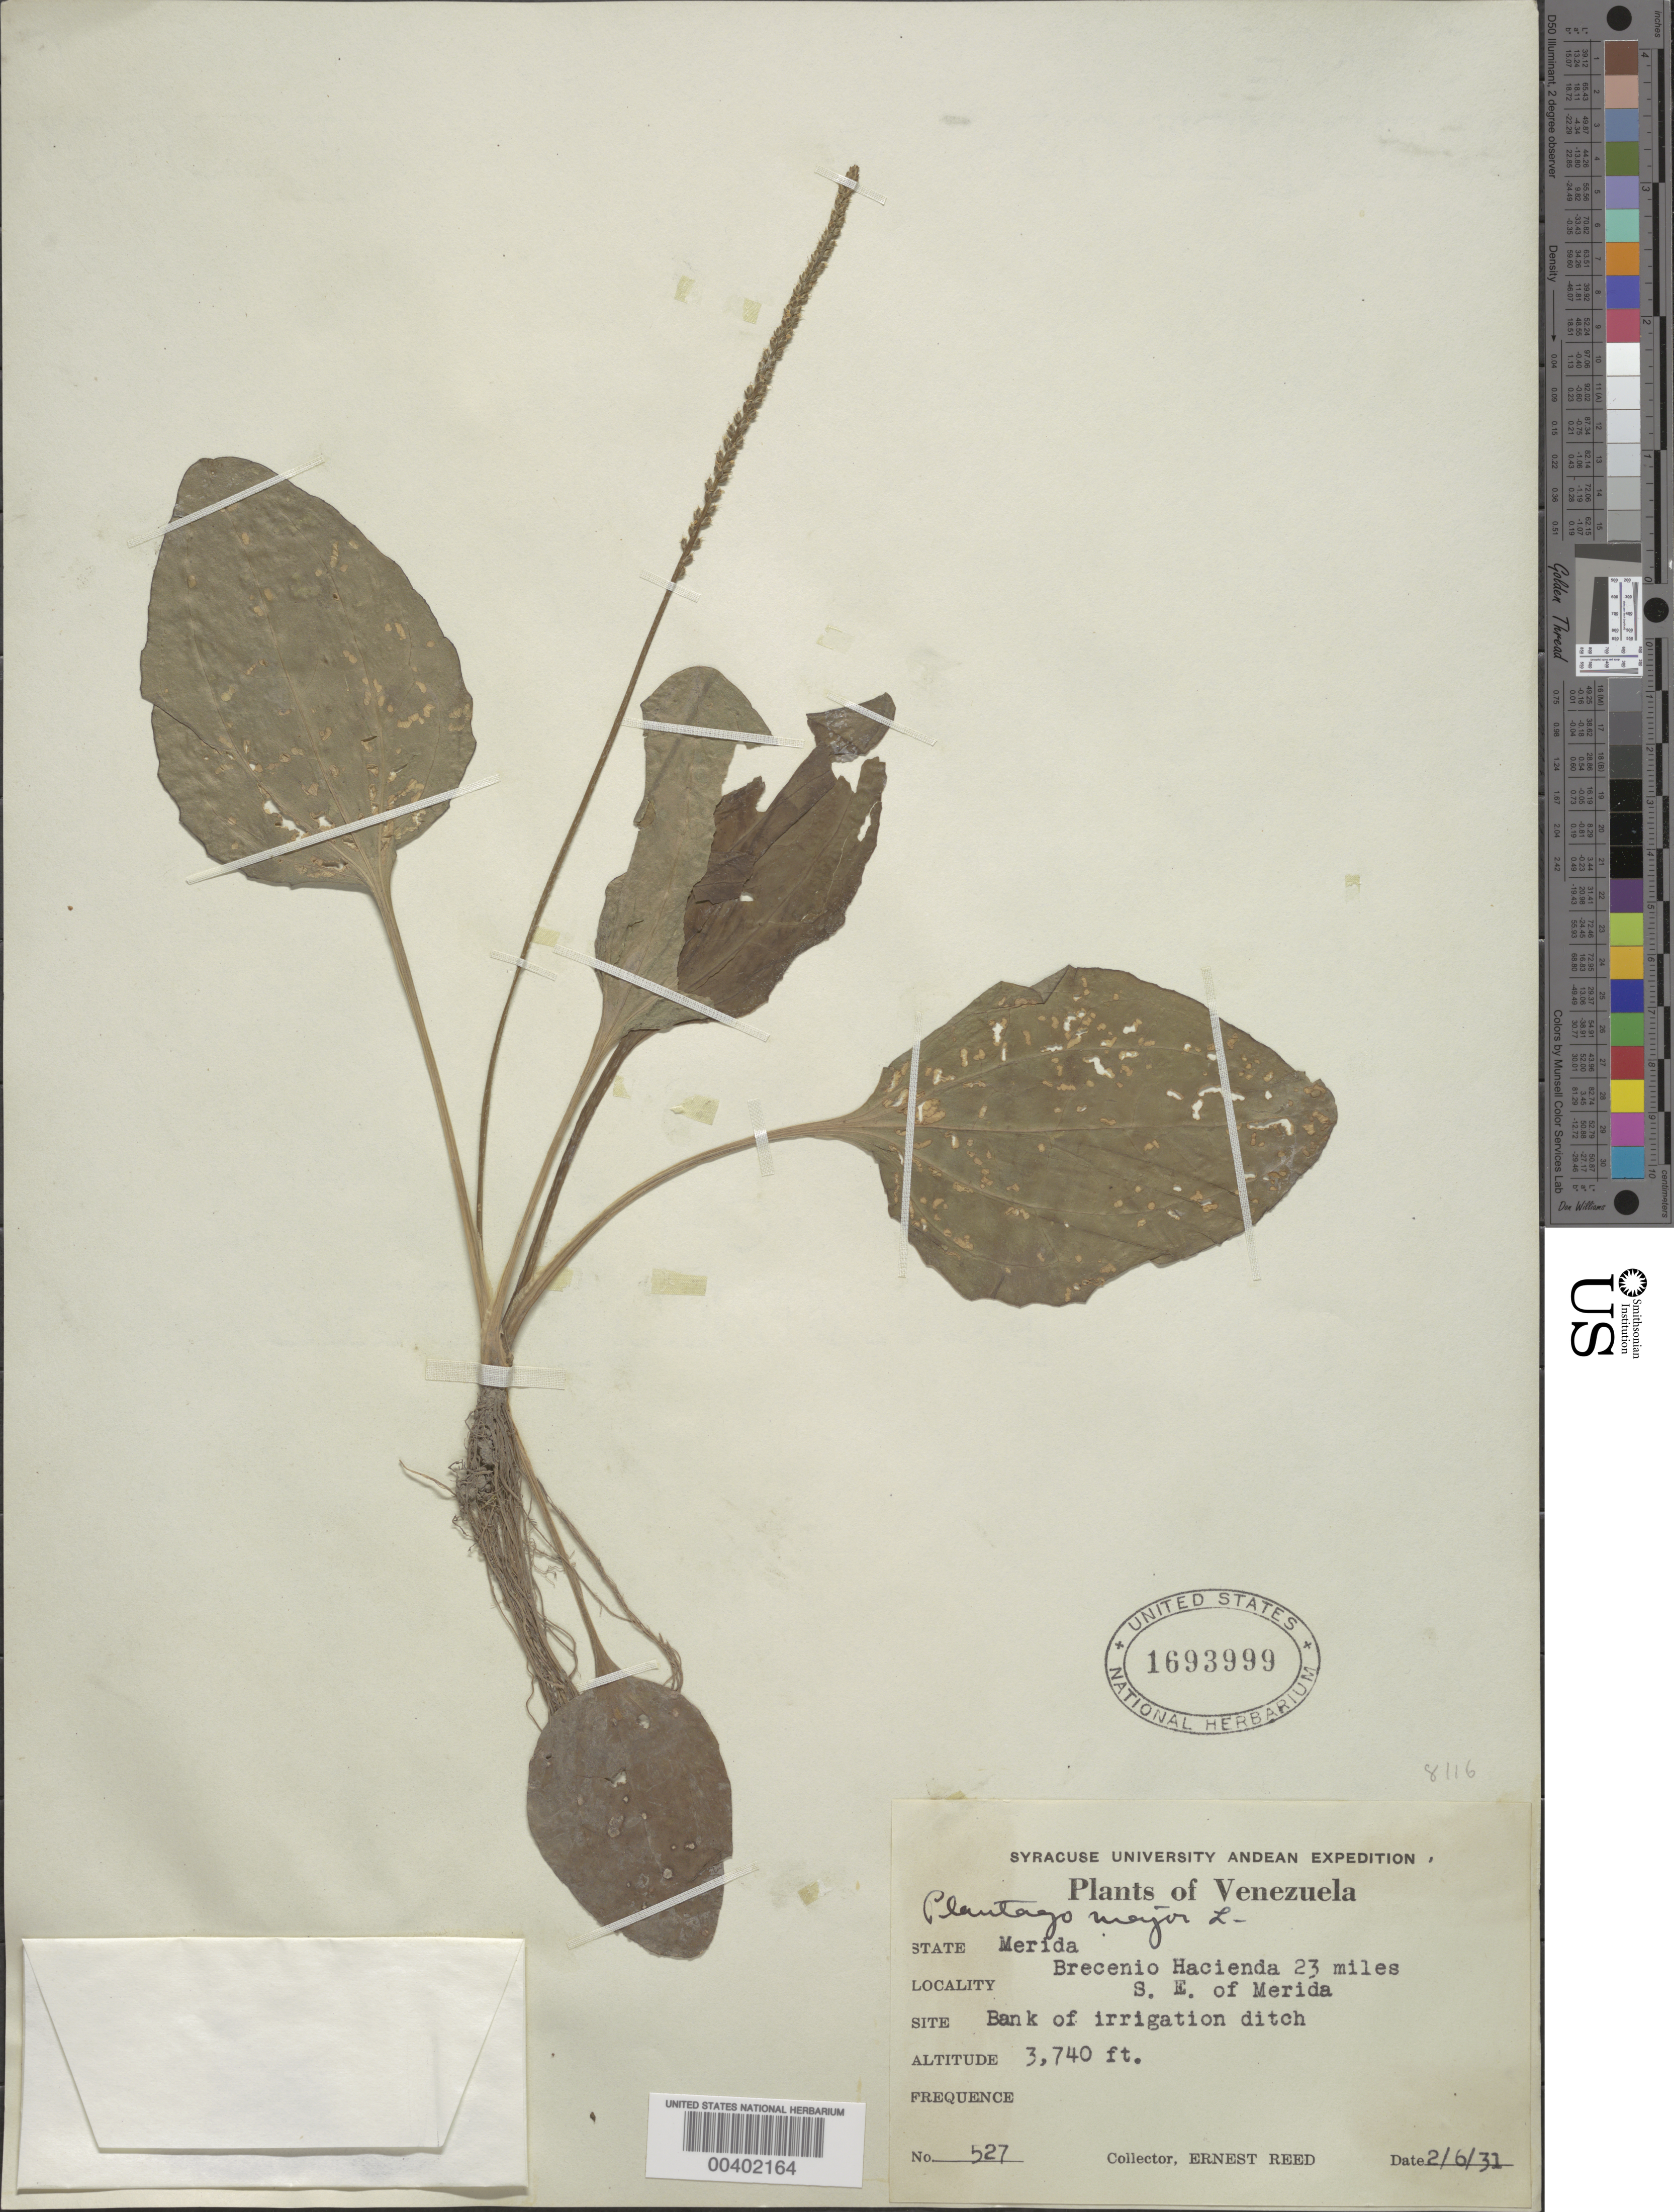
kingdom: Plantae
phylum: Tracheophyta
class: Magnoliopsida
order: Lamiales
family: Plantaginaceae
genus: Plantago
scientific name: Plantago major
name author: L.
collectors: E. Reed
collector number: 527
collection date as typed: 06 Feb 1931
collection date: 1931-02-06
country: Venezuela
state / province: Mérida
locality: Brecenio Hacienda 23 miles S.E. of Mérida.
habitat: Bank of irrigation ditch.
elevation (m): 1140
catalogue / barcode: US 1693999